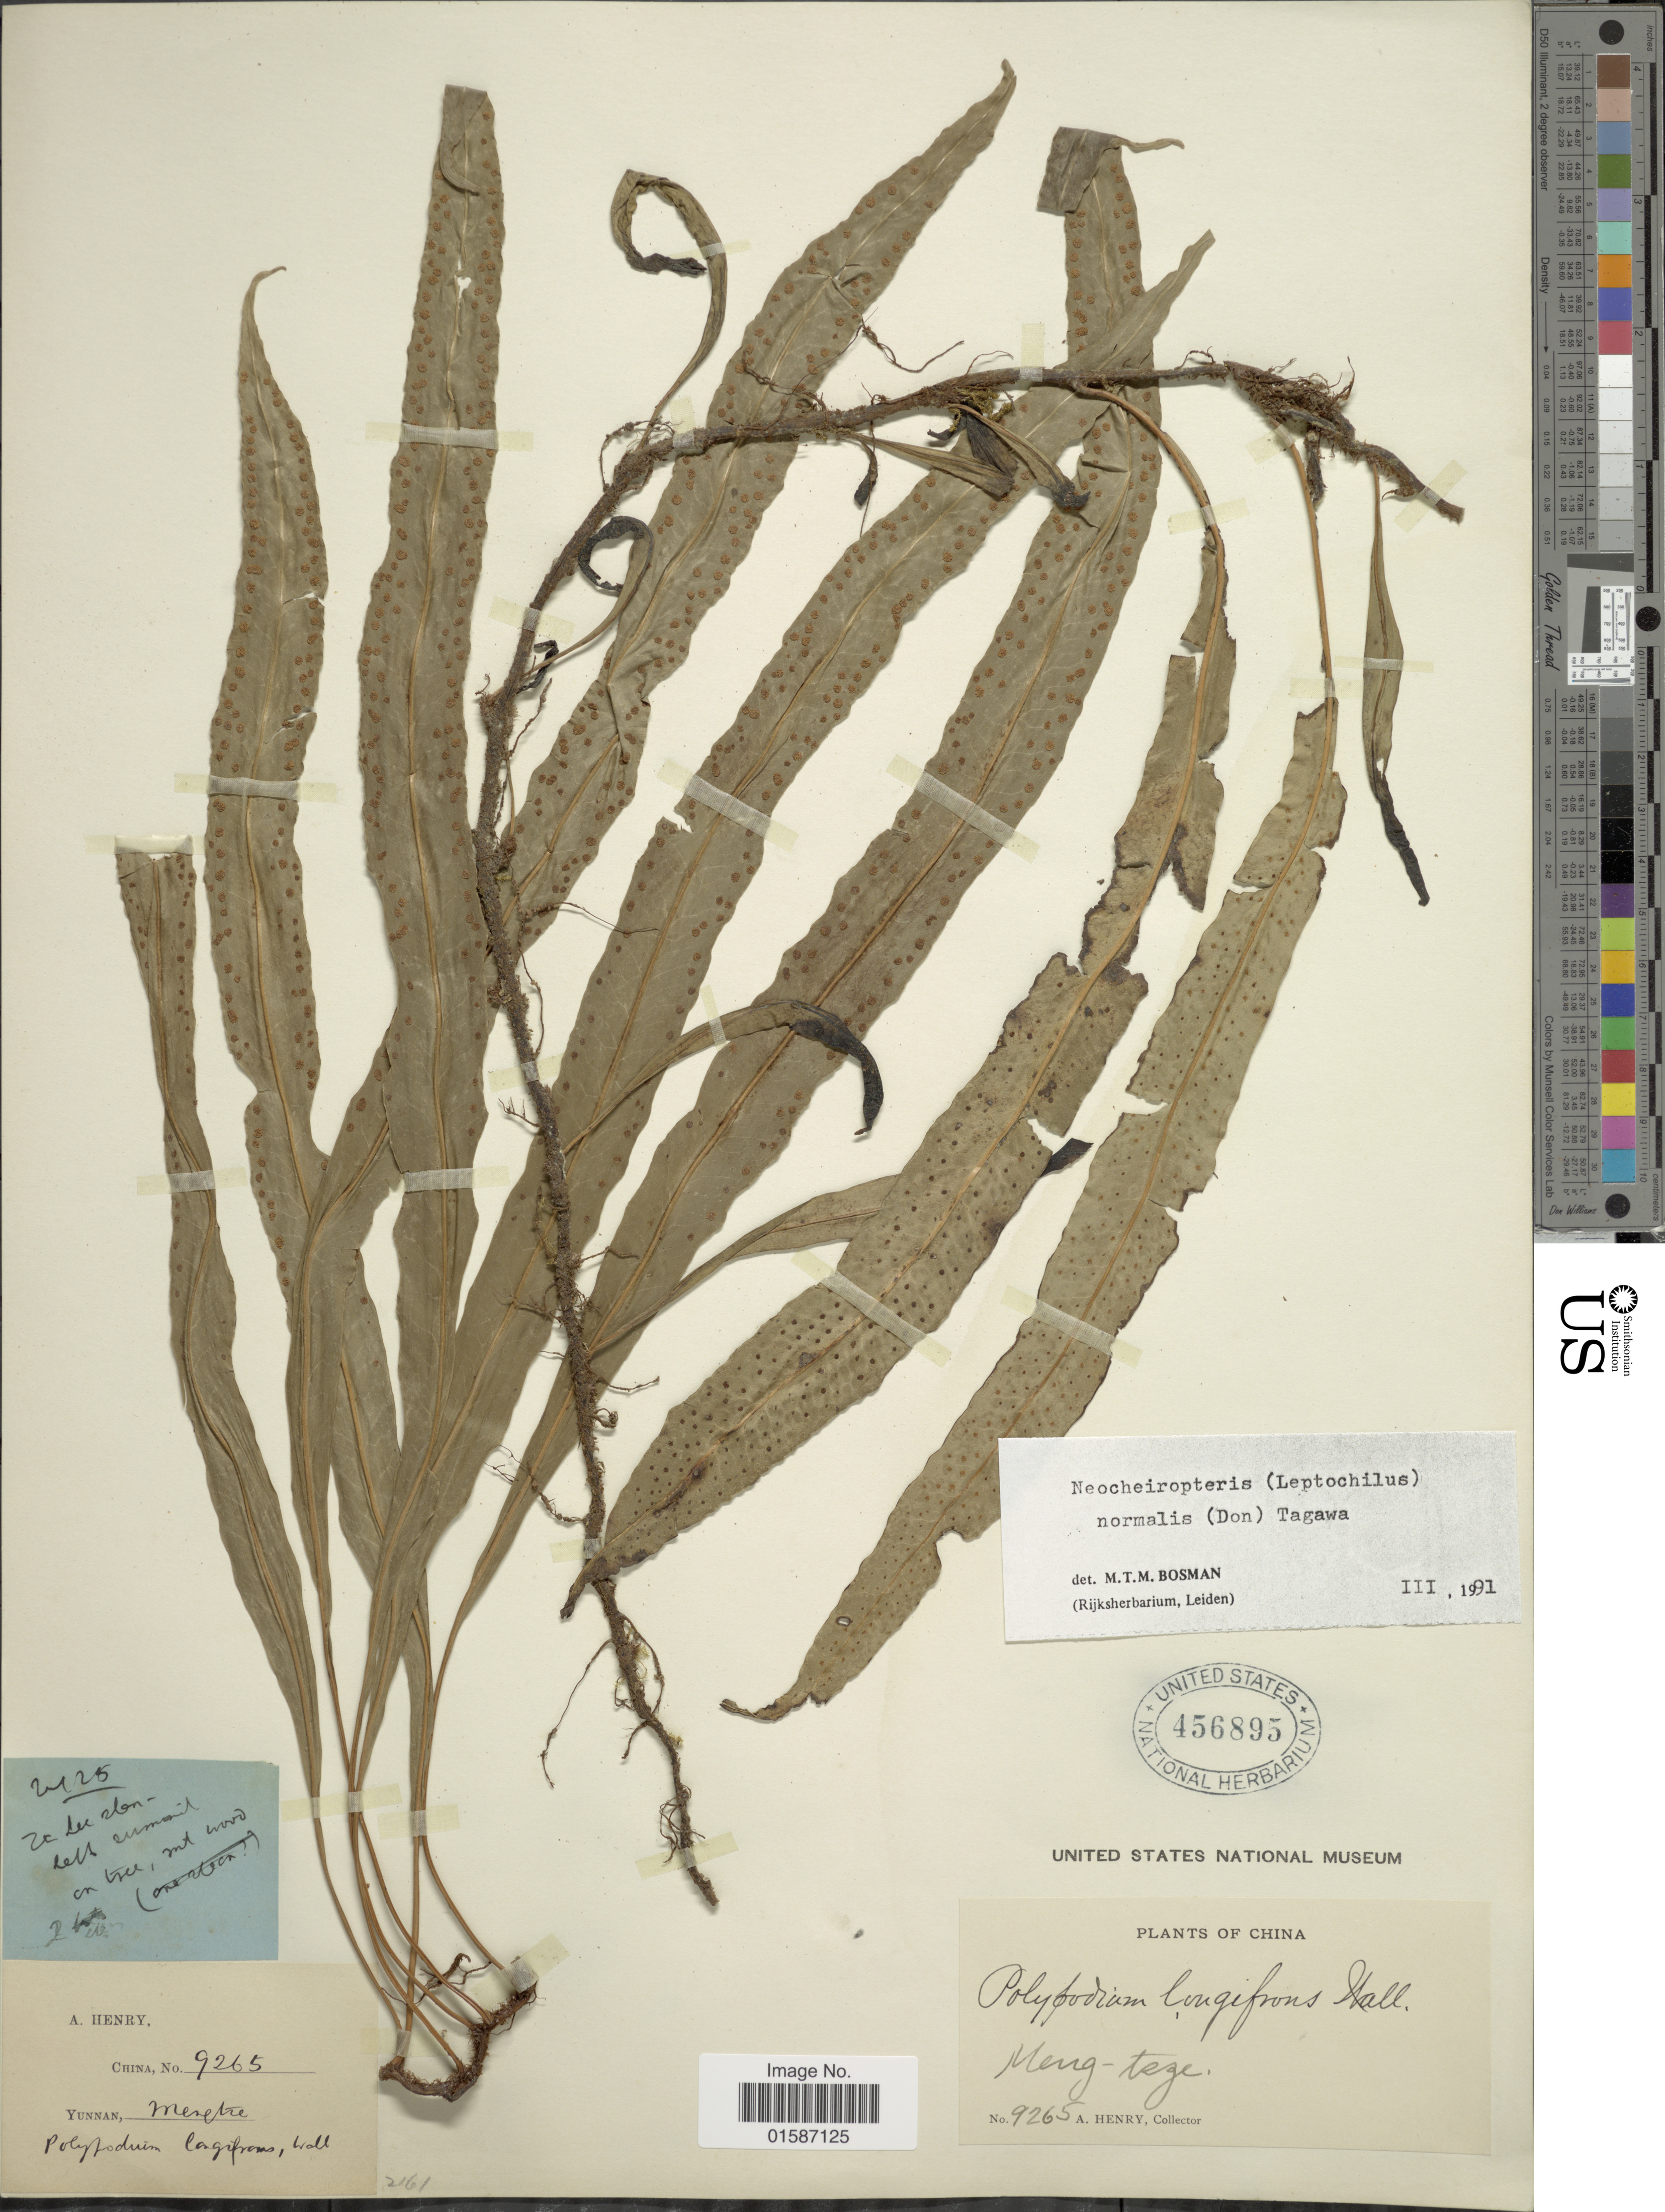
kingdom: Plantae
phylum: Tracheophyta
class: Polypodiopsida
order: Polypodiales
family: Polypodiaceae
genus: Tricholepidium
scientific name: Tricholepidium normale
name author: (D. Don) Ching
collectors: A. Henry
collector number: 9265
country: China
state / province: Yunnan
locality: Meng-tsze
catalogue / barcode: US 456895